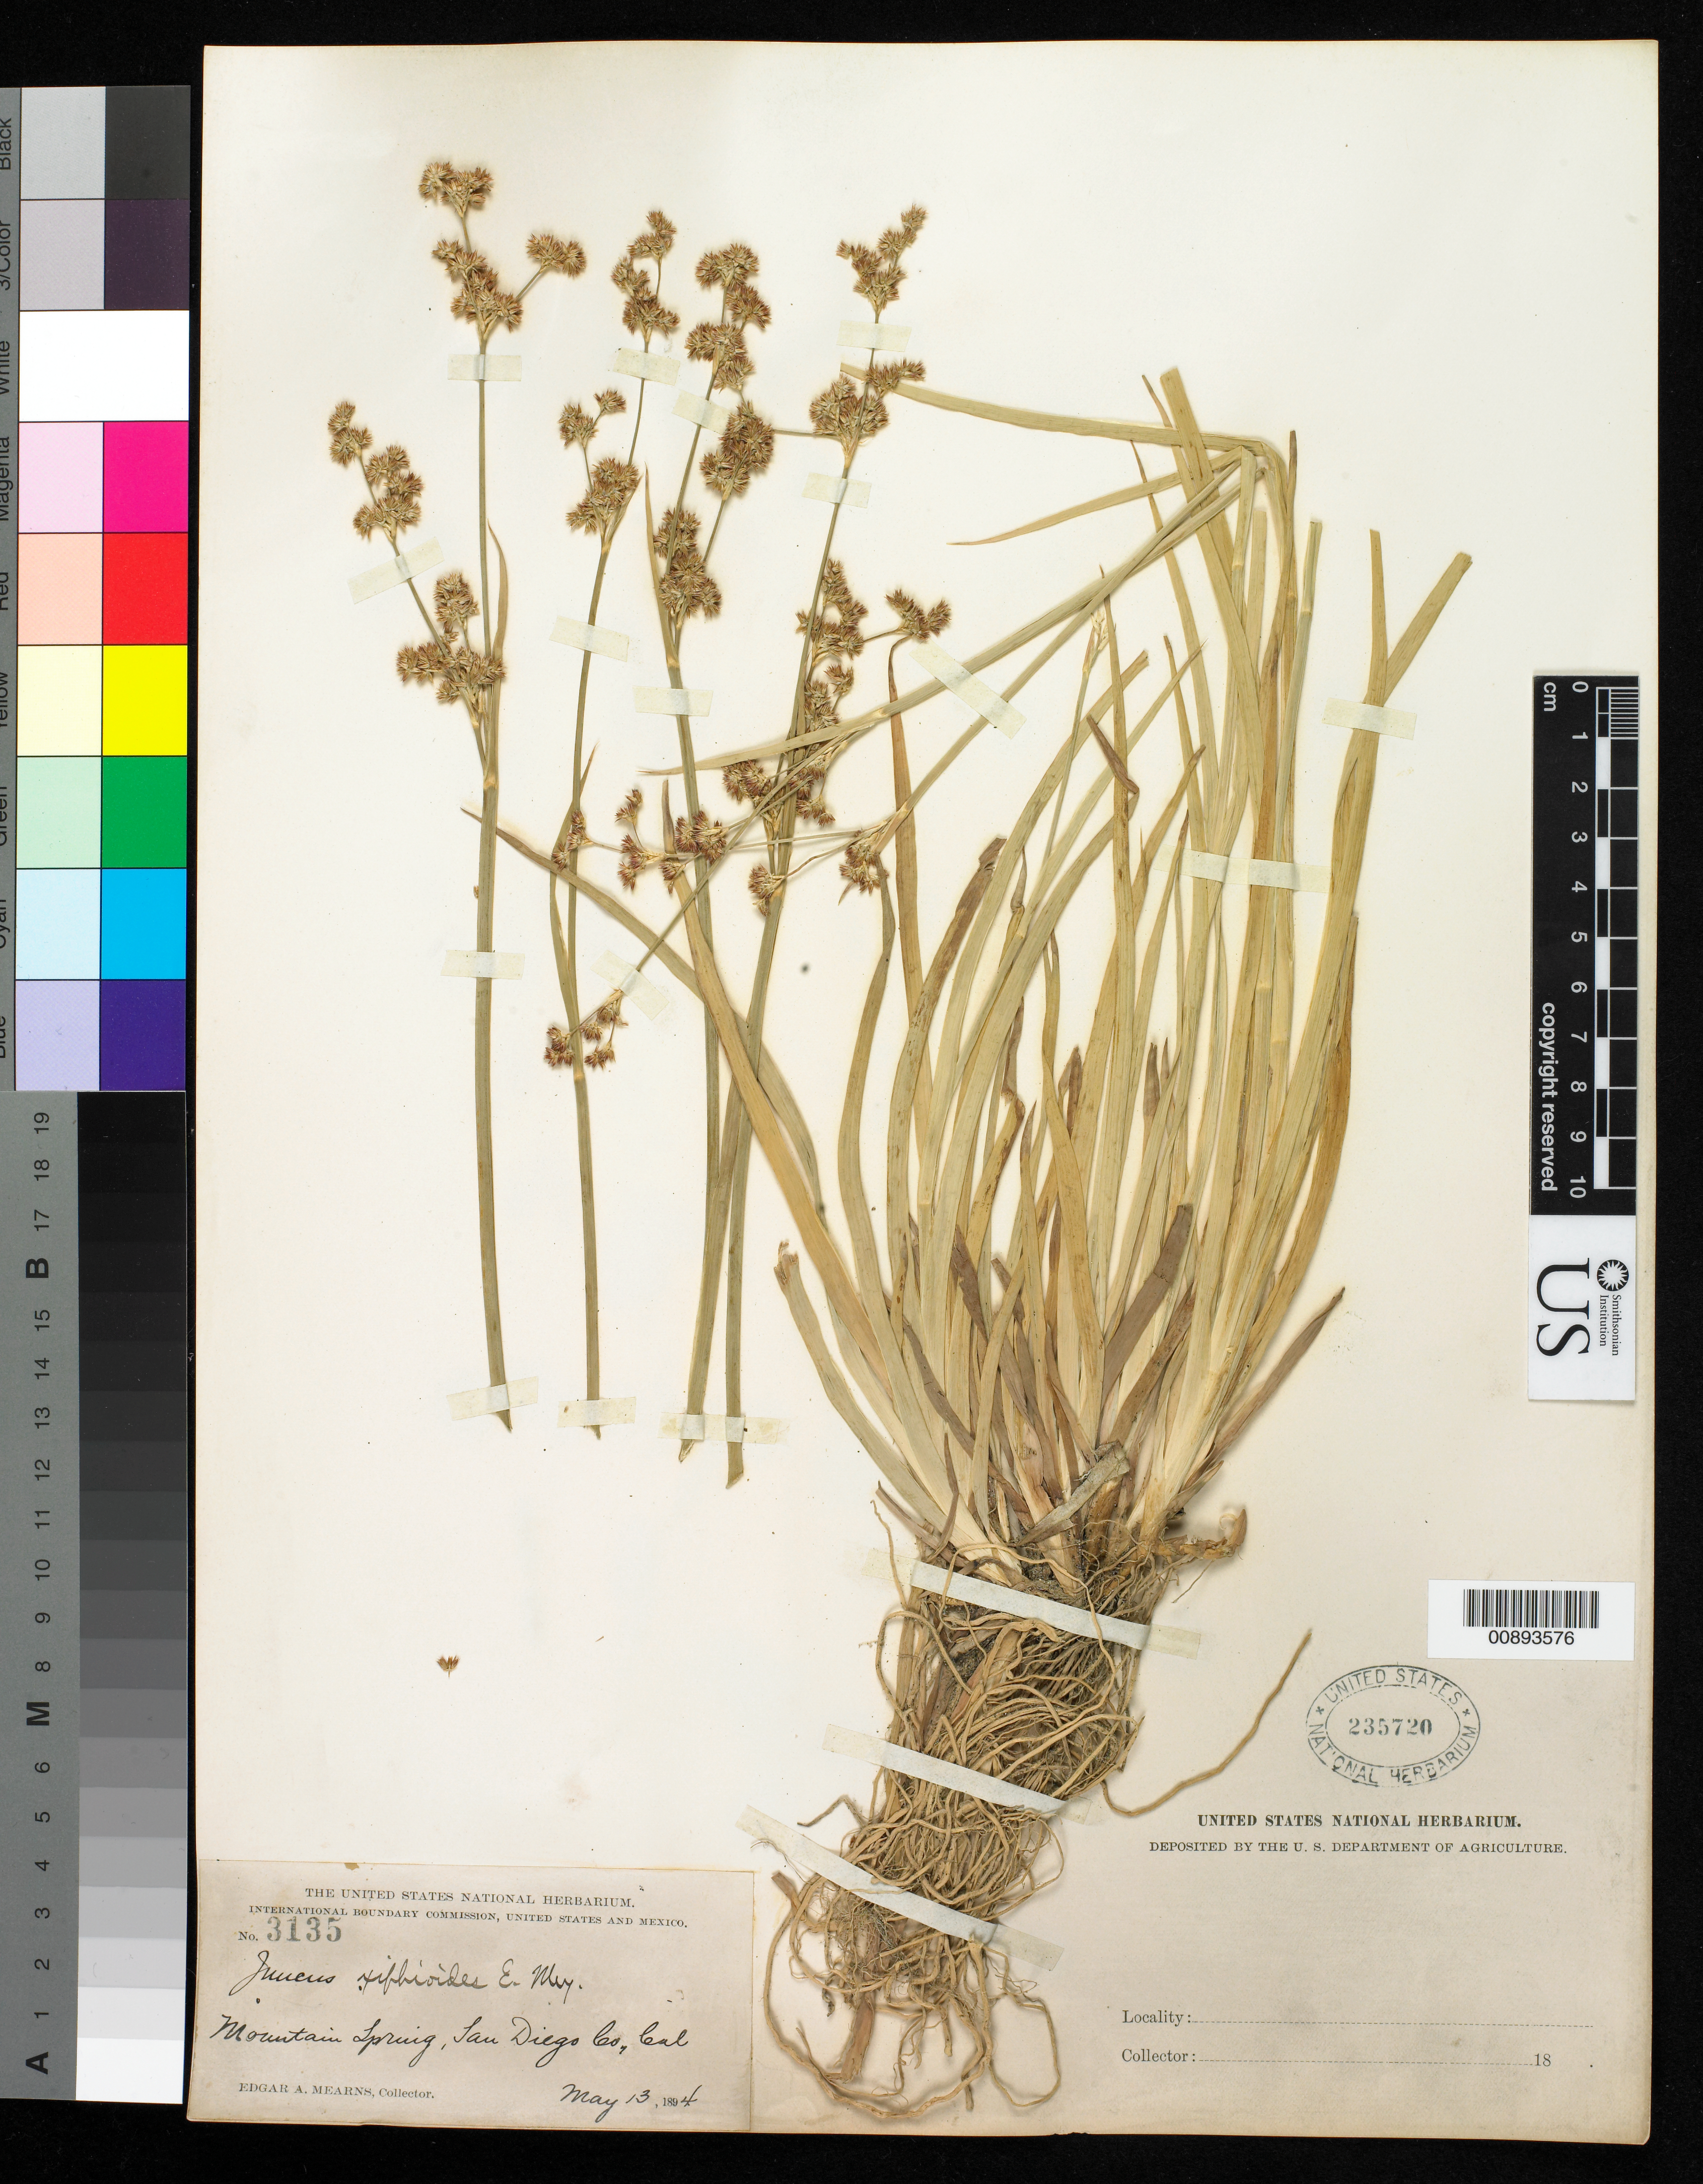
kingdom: Plantae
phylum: Tracheophyta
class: Liliopsida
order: Poales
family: Juncaceae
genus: Juncus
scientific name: Juncus xiphioides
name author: E. Mey.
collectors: E. A. Mearns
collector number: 3135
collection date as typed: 13 May 1894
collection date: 1894-05-13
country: United States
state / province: California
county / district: San Diego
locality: Mountain Spring, San Diego County, California.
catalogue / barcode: US 235720